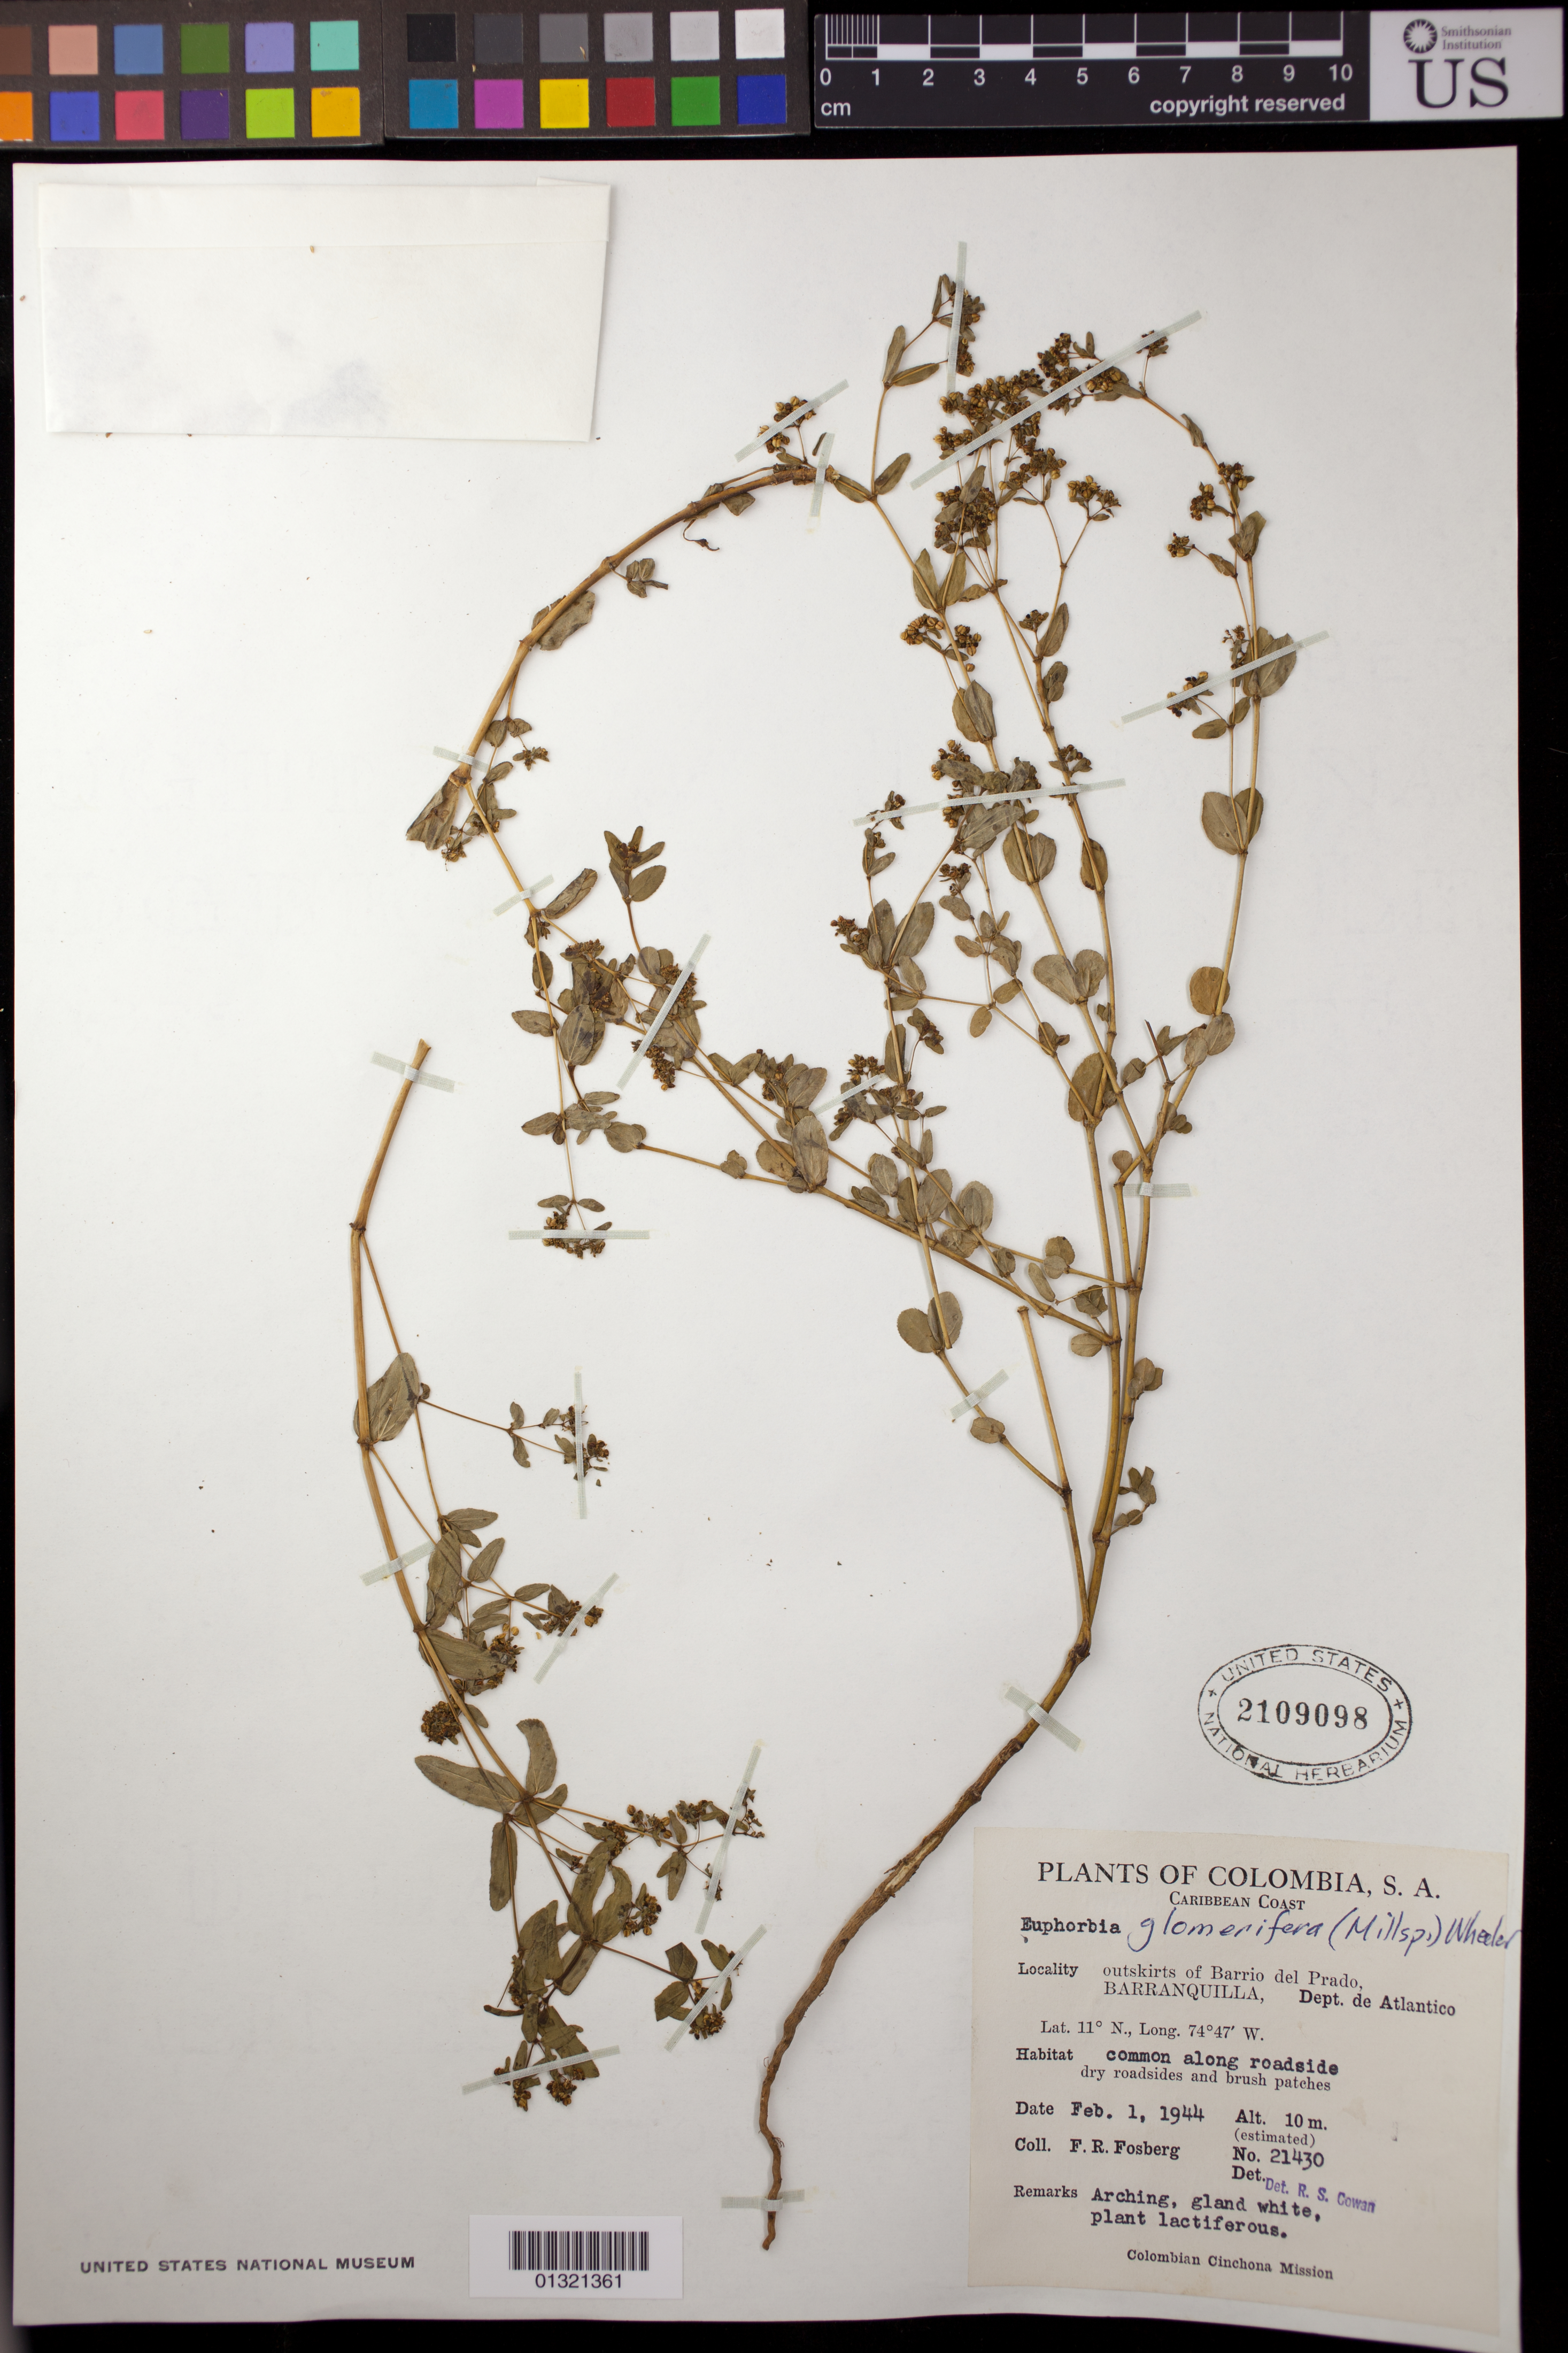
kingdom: Plantae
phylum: Tracheophyta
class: Magnoliopsida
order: Malpighiales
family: Euphorbiaceae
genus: Euphorbia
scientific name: Euphorbia hypericifolia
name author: L.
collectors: F. R. Fosberg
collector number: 21430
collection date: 1944-02-01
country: Colombia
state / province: Atlántico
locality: outskirts of Barrio del Prado, Barranquilla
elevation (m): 10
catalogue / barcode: US 2109098